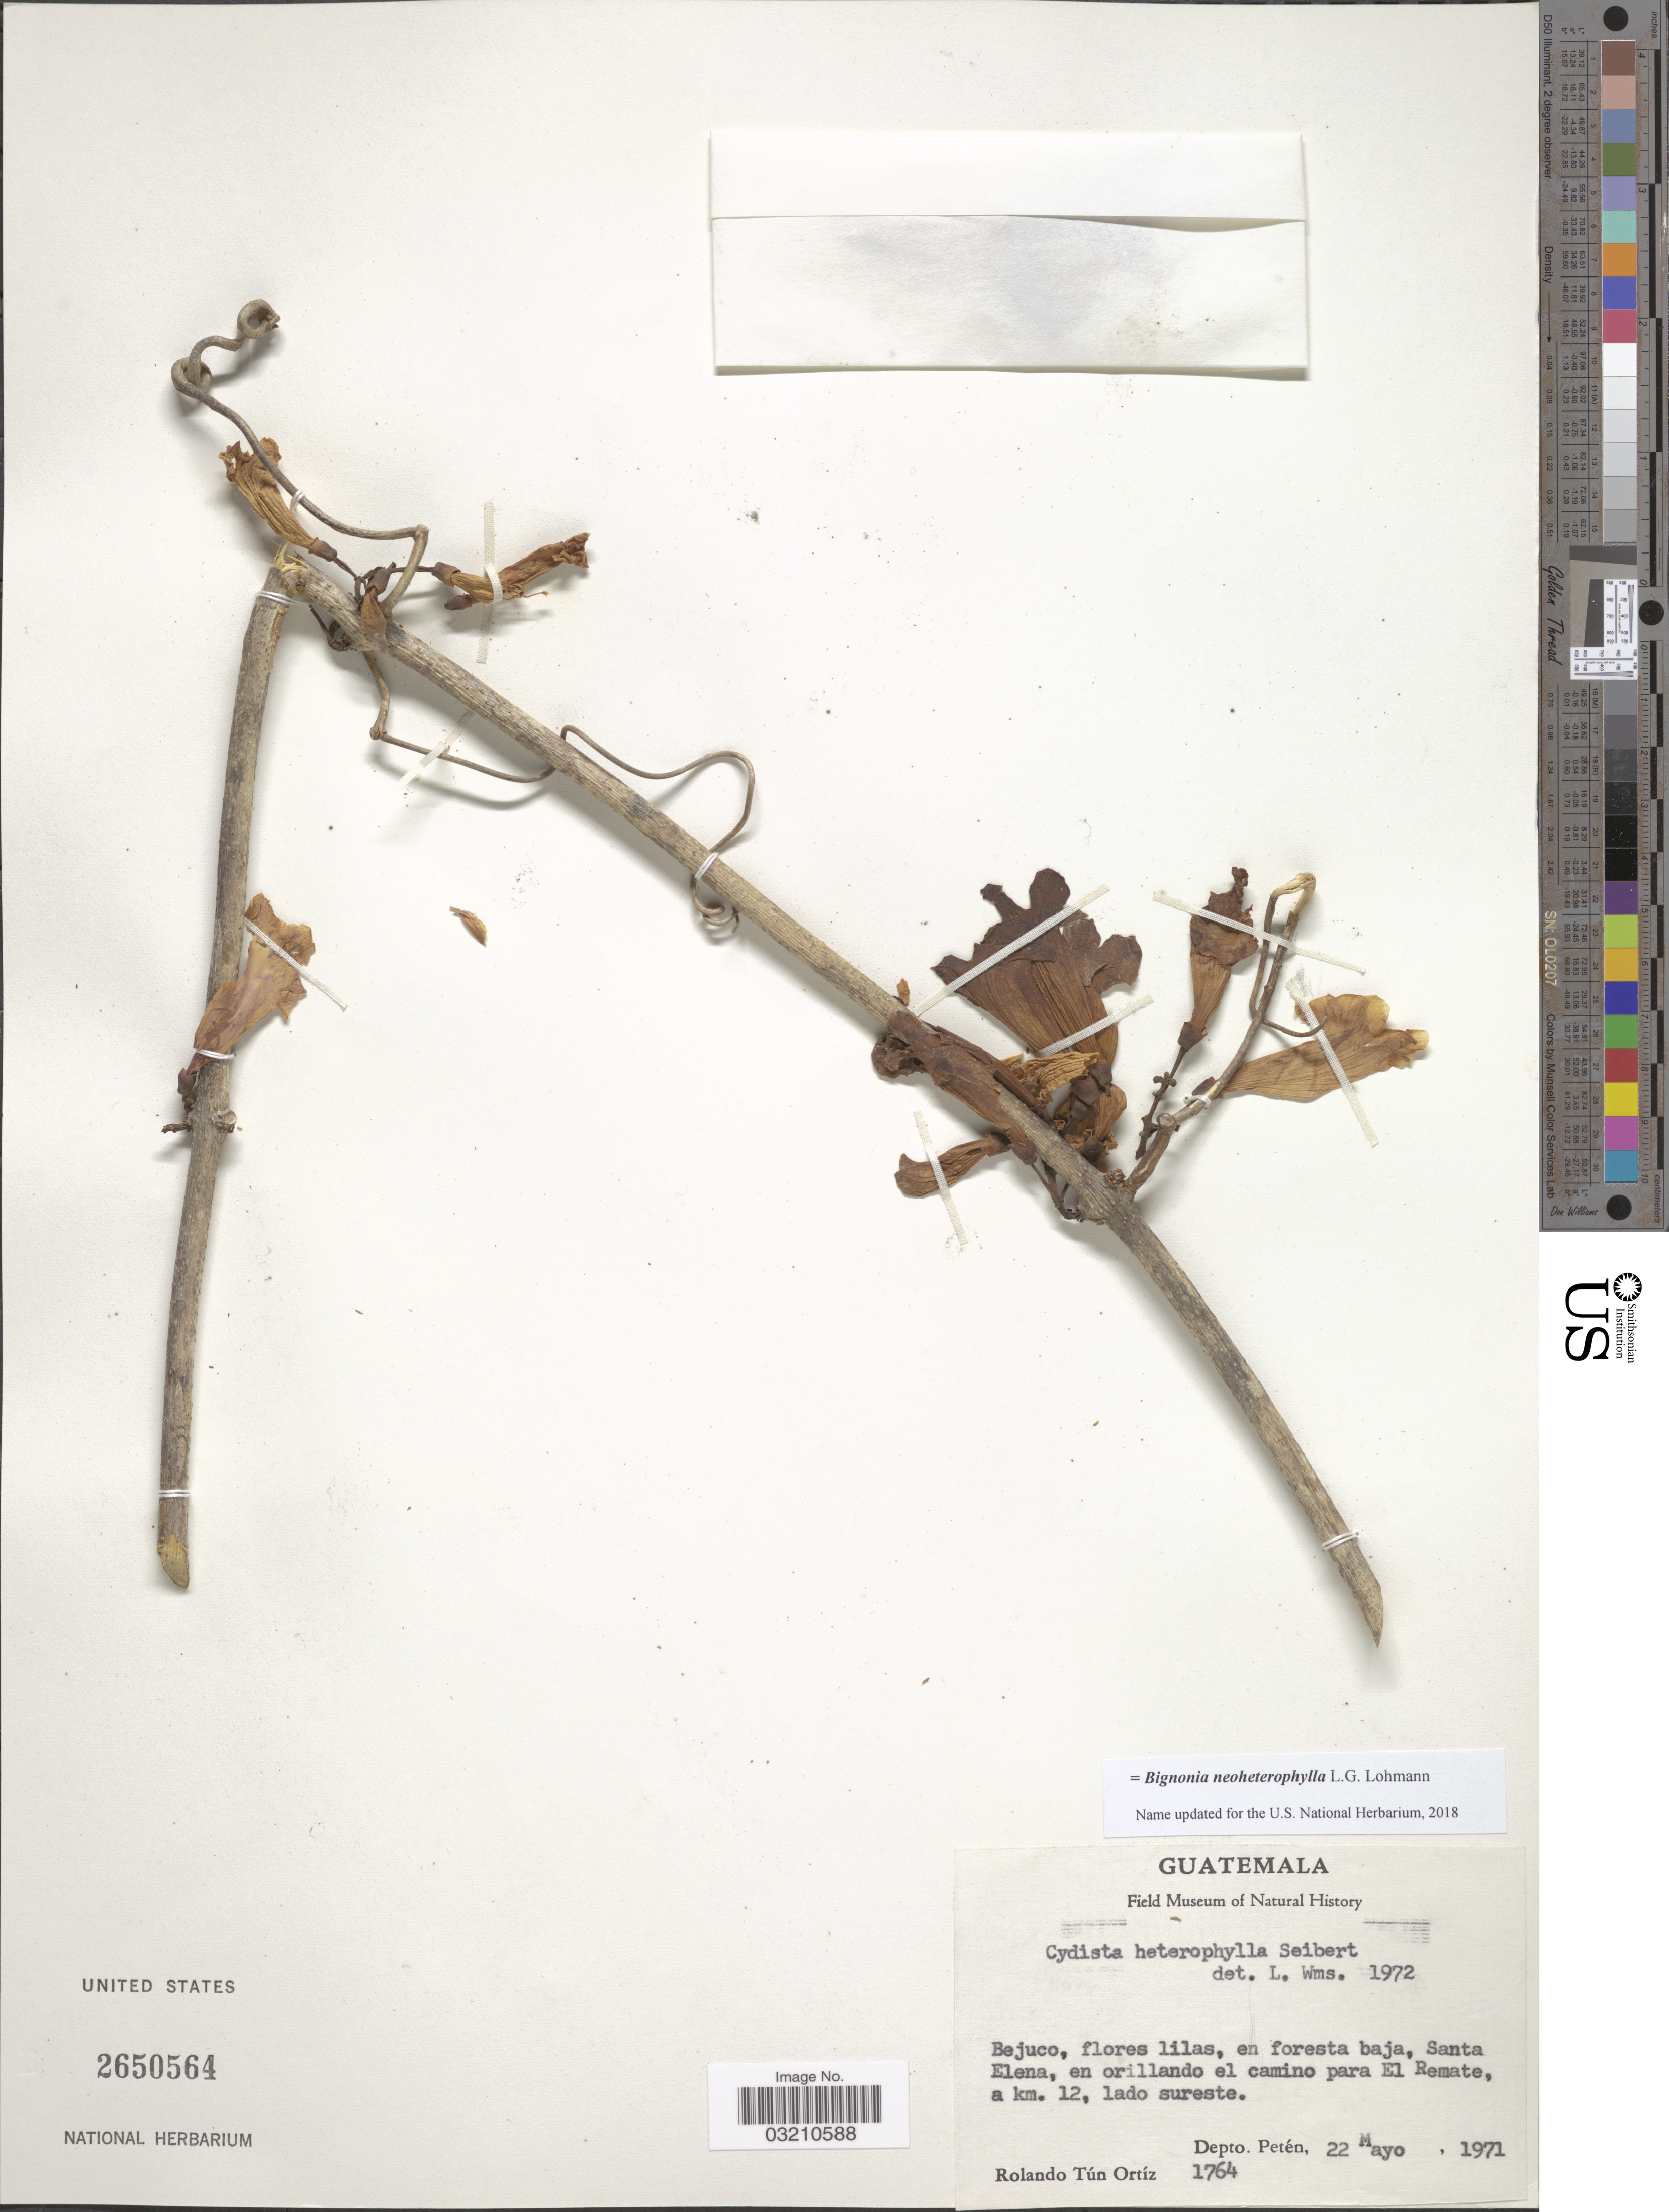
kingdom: Plantae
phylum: Tracheophyta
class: Magnoliopsida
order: Lamiales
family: Bignoniaceae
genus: Bignonia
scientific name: Bignonia neoheterophylla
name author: L.G. Lohmann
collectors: R. T. Ortíz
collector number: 1764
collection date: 1971-05-22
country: Guatemala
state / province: El Petén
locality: Santa Elena, en orillando el camino para El Remate, a km. 12, lado sureste. Depto. Petén.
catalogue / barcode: US 2650564